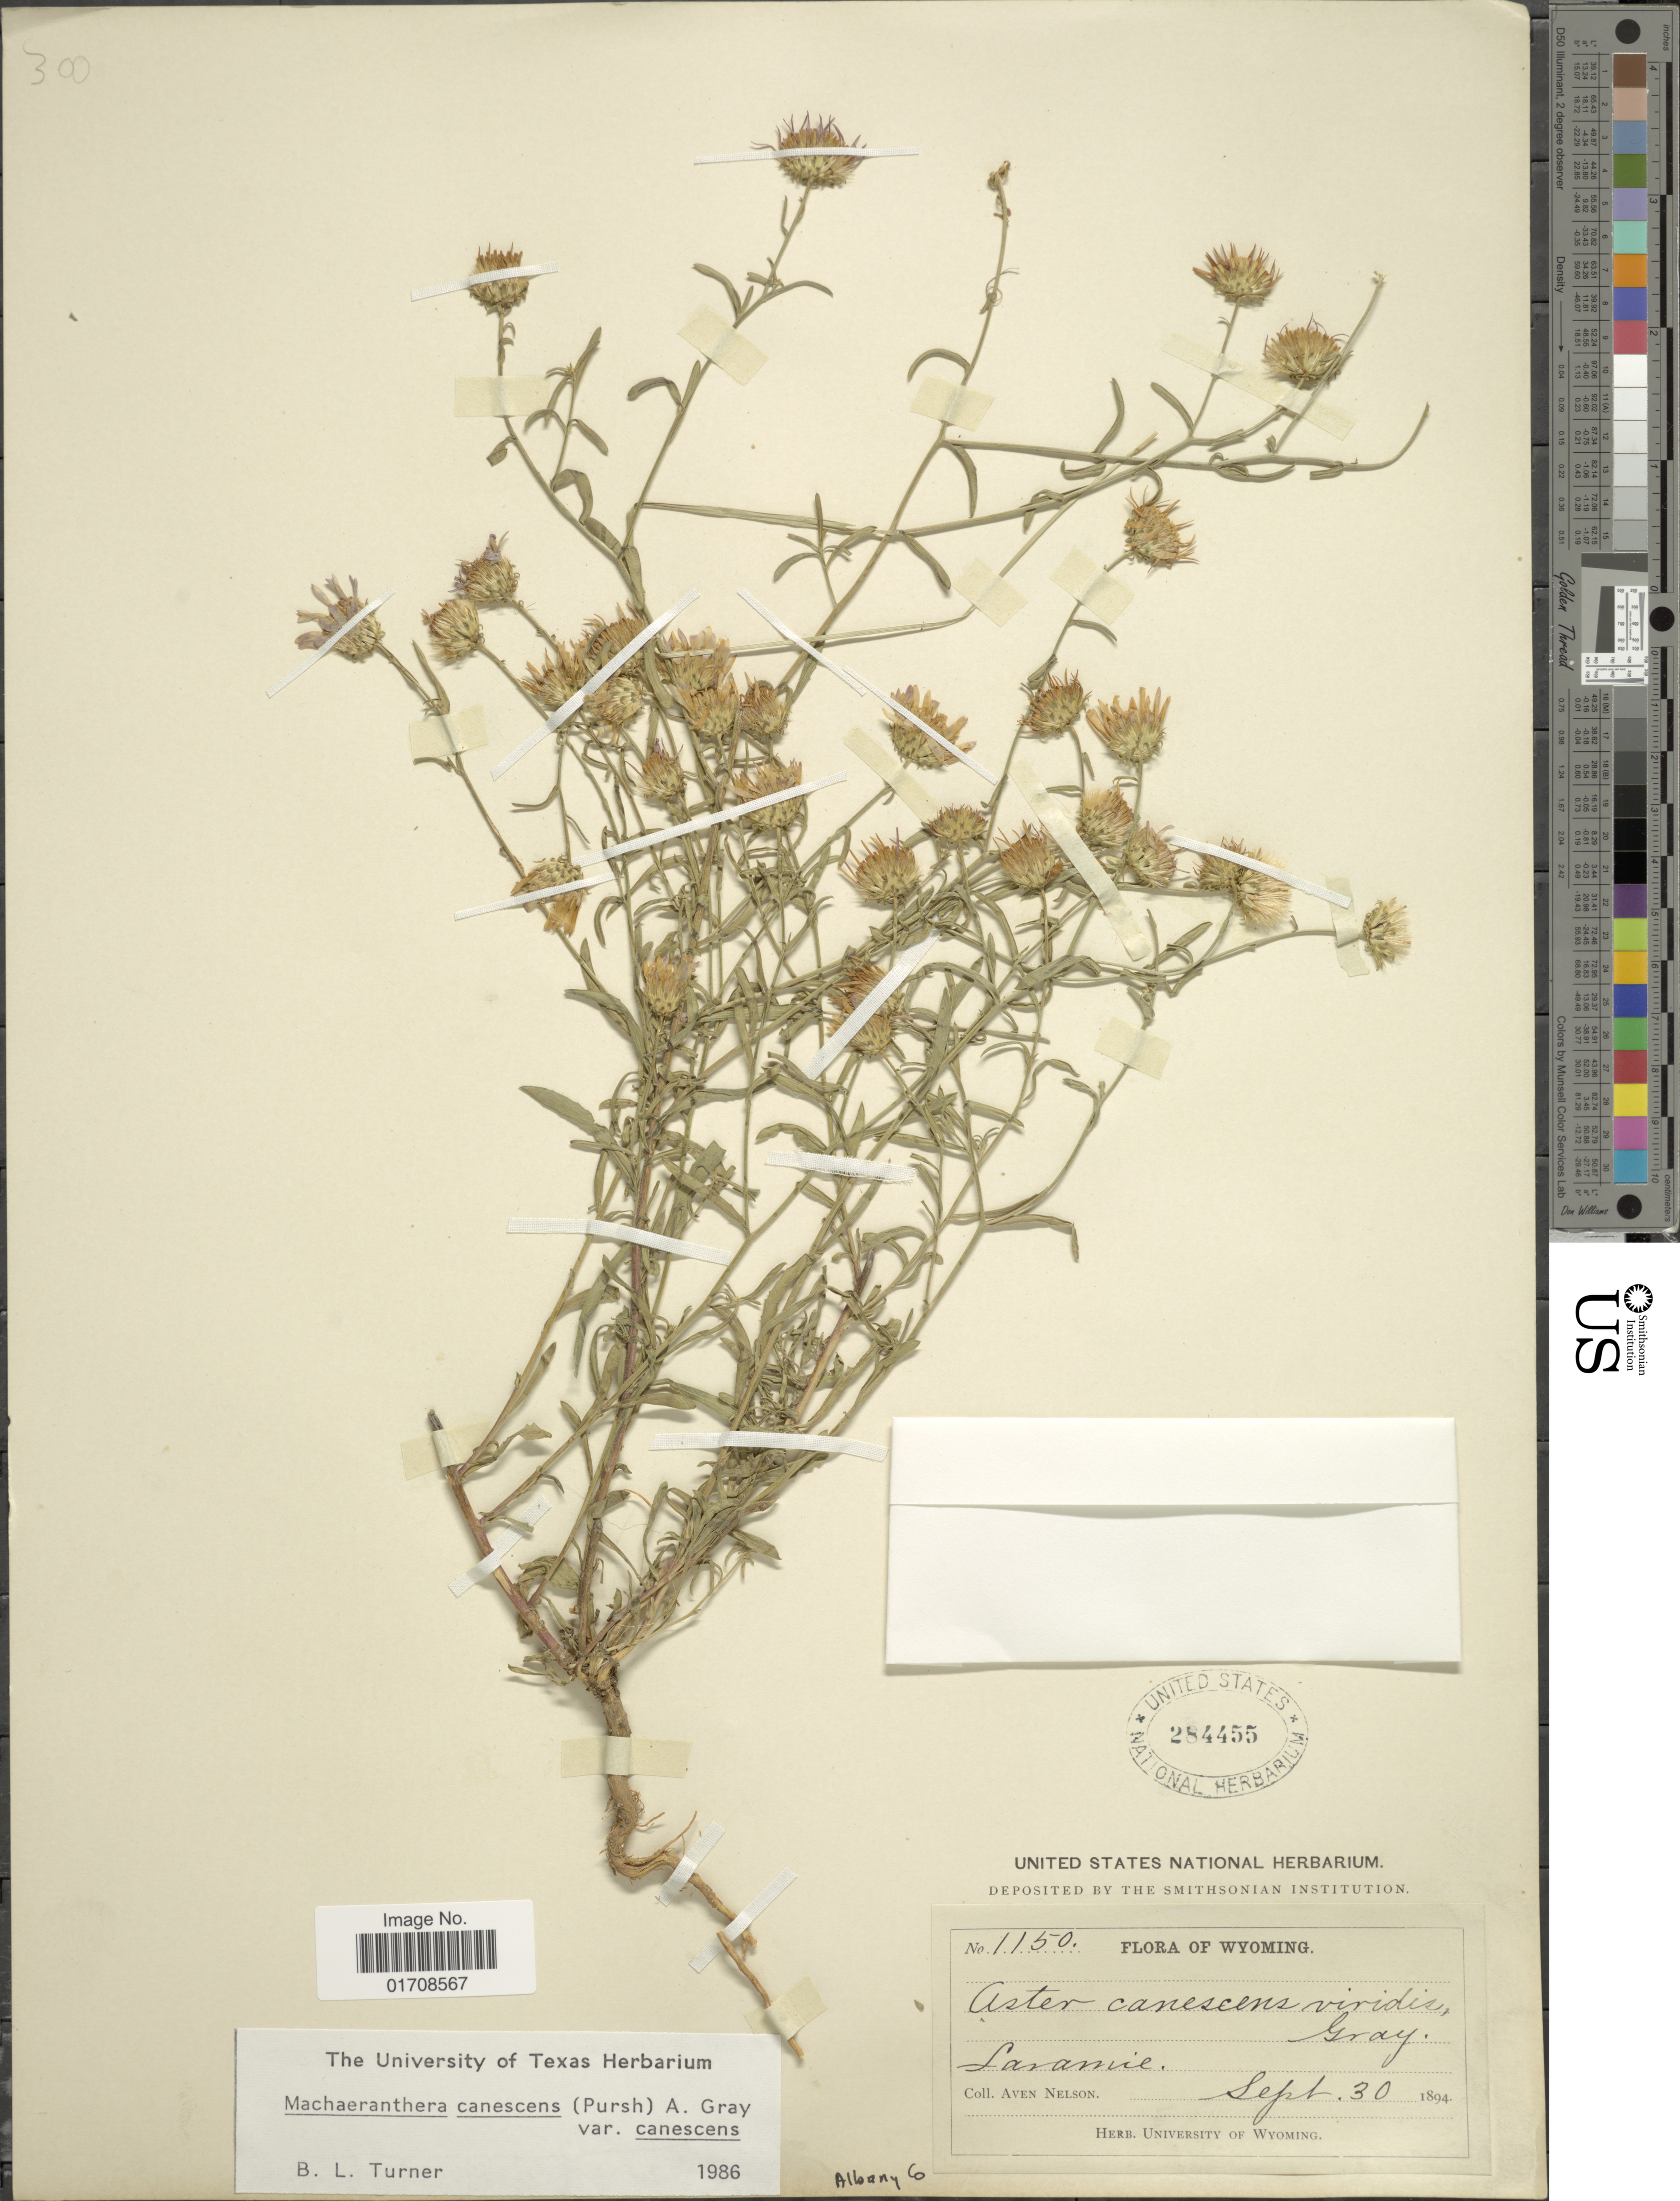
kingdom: Plantae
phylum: Tracheophyta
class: Magnoliopsida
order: Asterales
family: Asteraceae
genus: Machaeranthera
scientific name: Machaeranthera canescens var. canescens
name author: (Pursh) A. Gray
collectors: A. Nelson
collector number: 1150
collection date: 1894-09-30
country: United States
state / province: Wyoming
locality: Laramie, Albany Co.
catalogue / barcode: US 284455